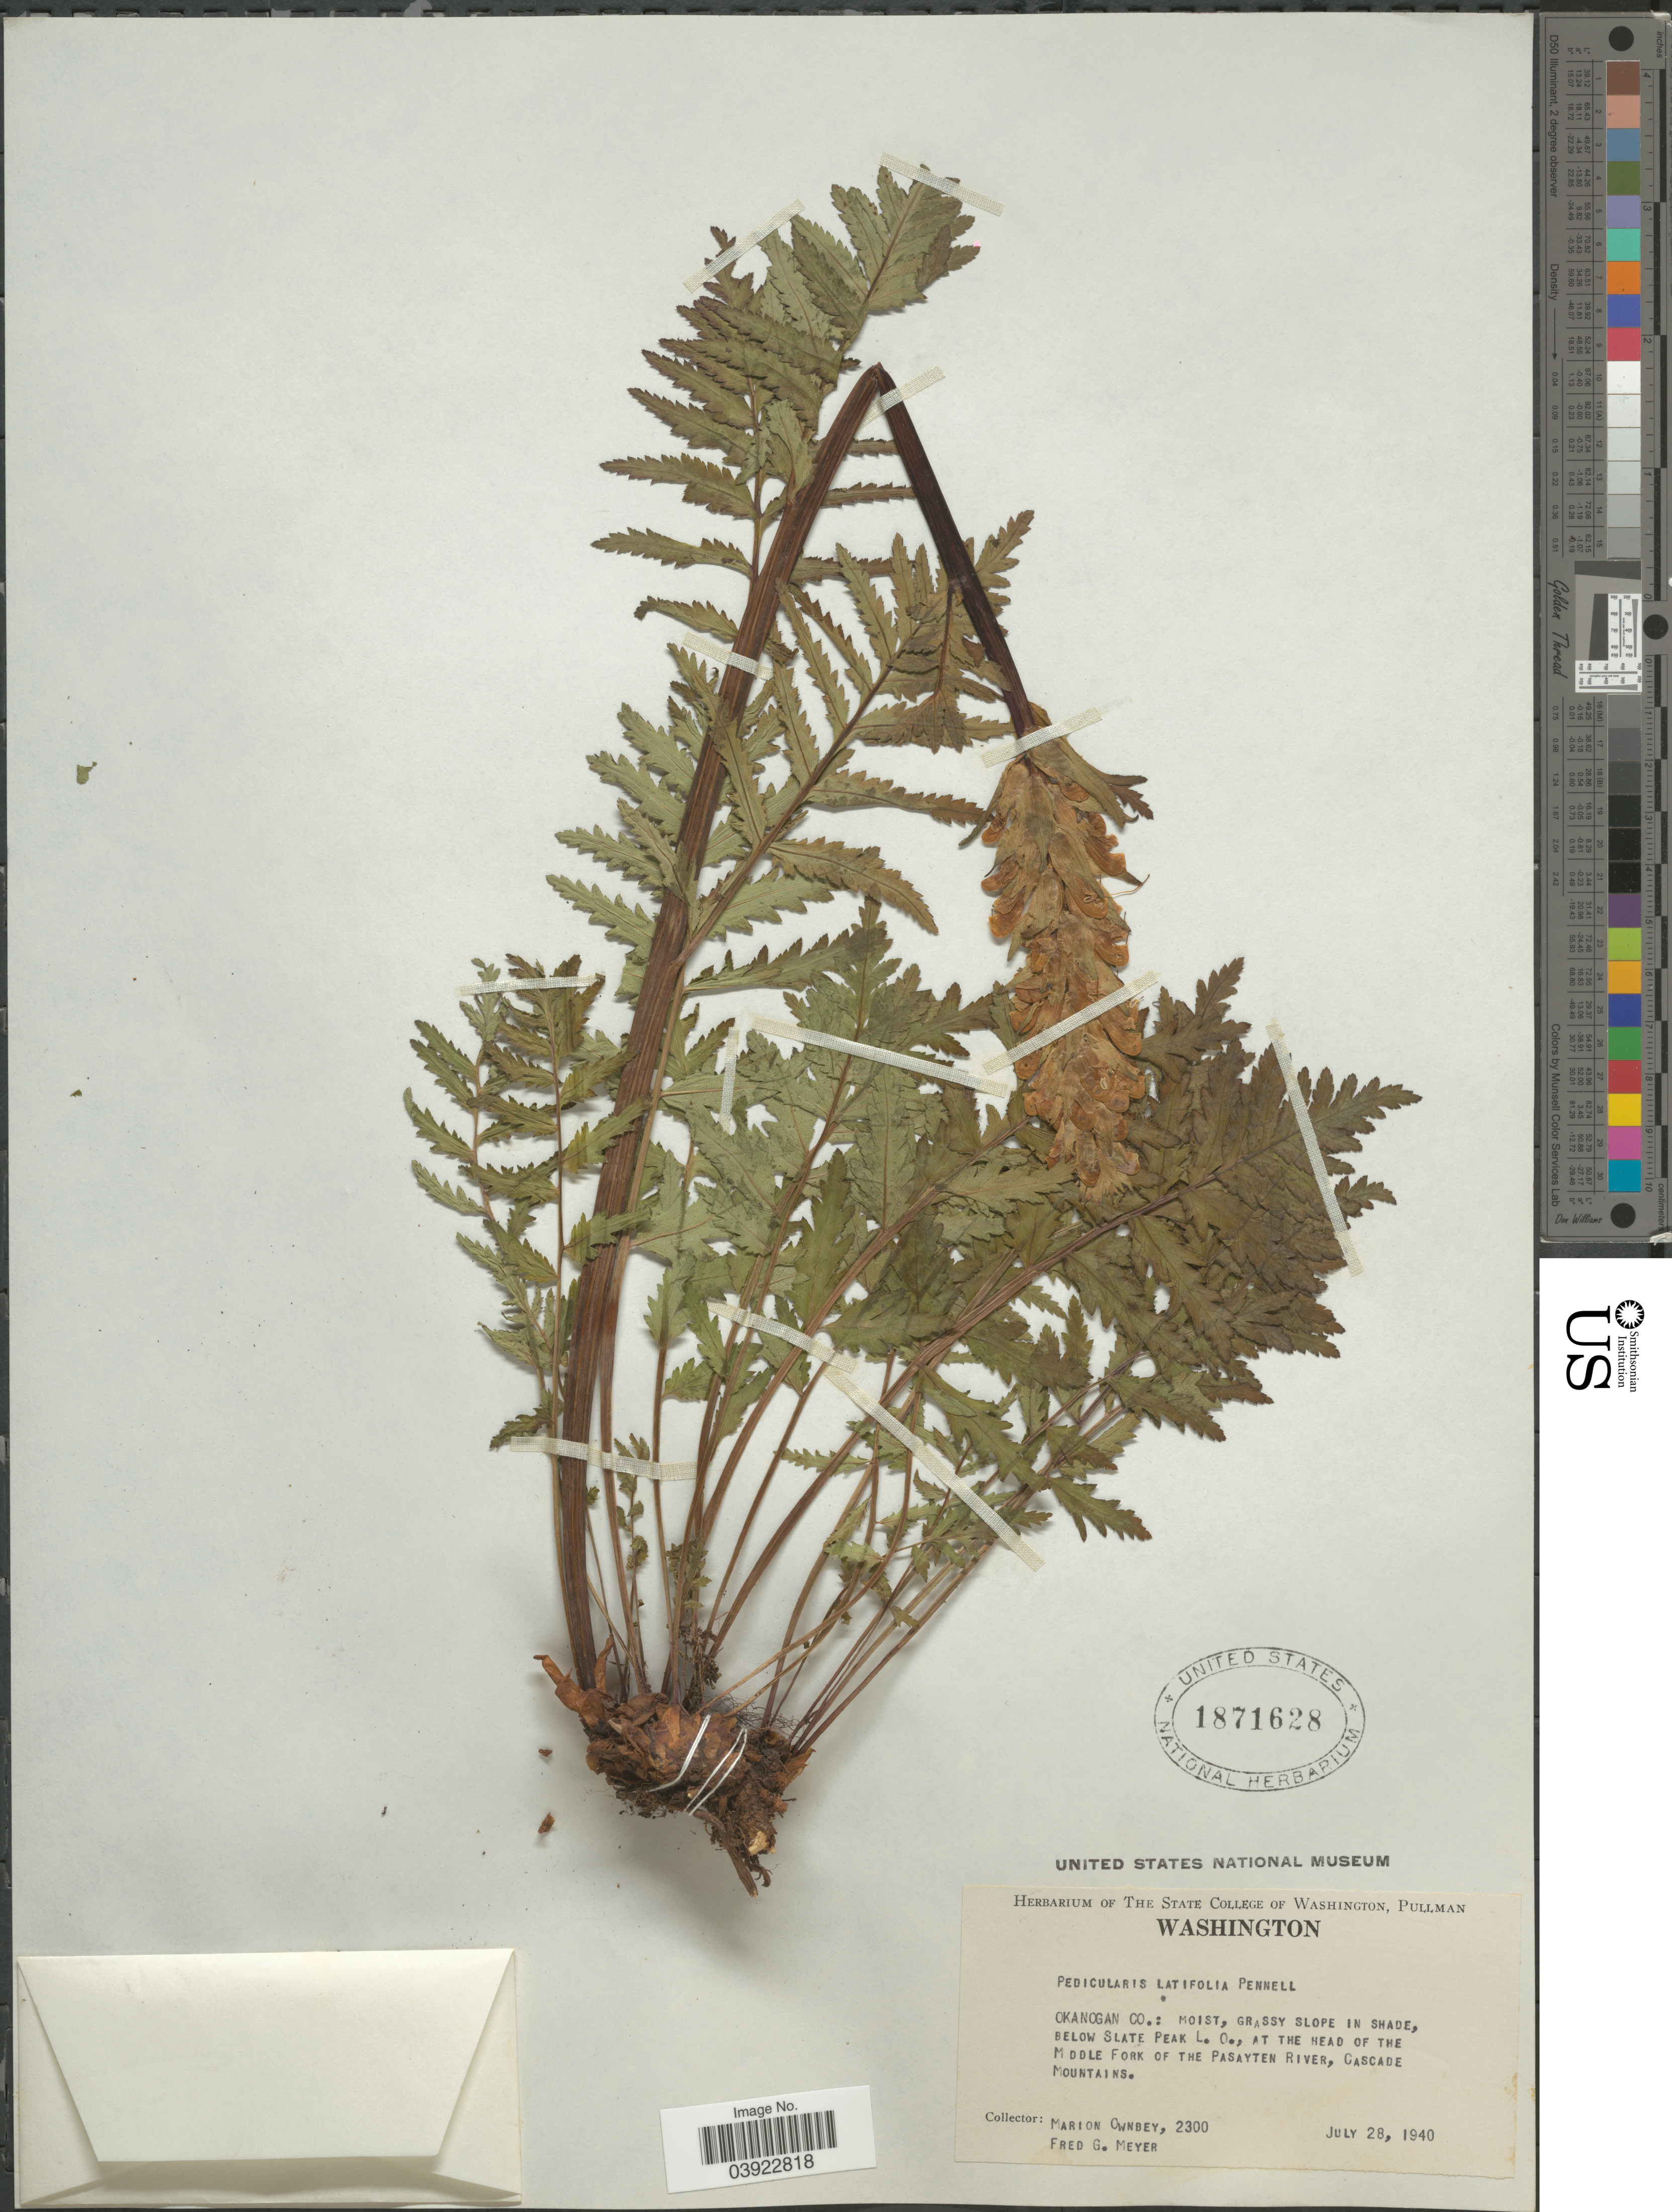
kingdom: Plantae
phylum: Tracheophyta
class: Magnoliopsida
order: Lamiales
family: Orobanchaceae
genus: Pedicularis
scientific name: Pedicularis latifolia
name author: Pennell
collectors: M. Ownbey & F. G. Meyer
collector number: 2300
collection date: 1940-07-28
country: United States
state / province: Washington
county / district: Okanogan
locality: Okanogan Co.: Moist, grassy slope in shade, below Slate Peak L. O., at the head of the Middle Fork of the Pasayten River, Cascade Mountains.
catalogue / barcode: US 1871628